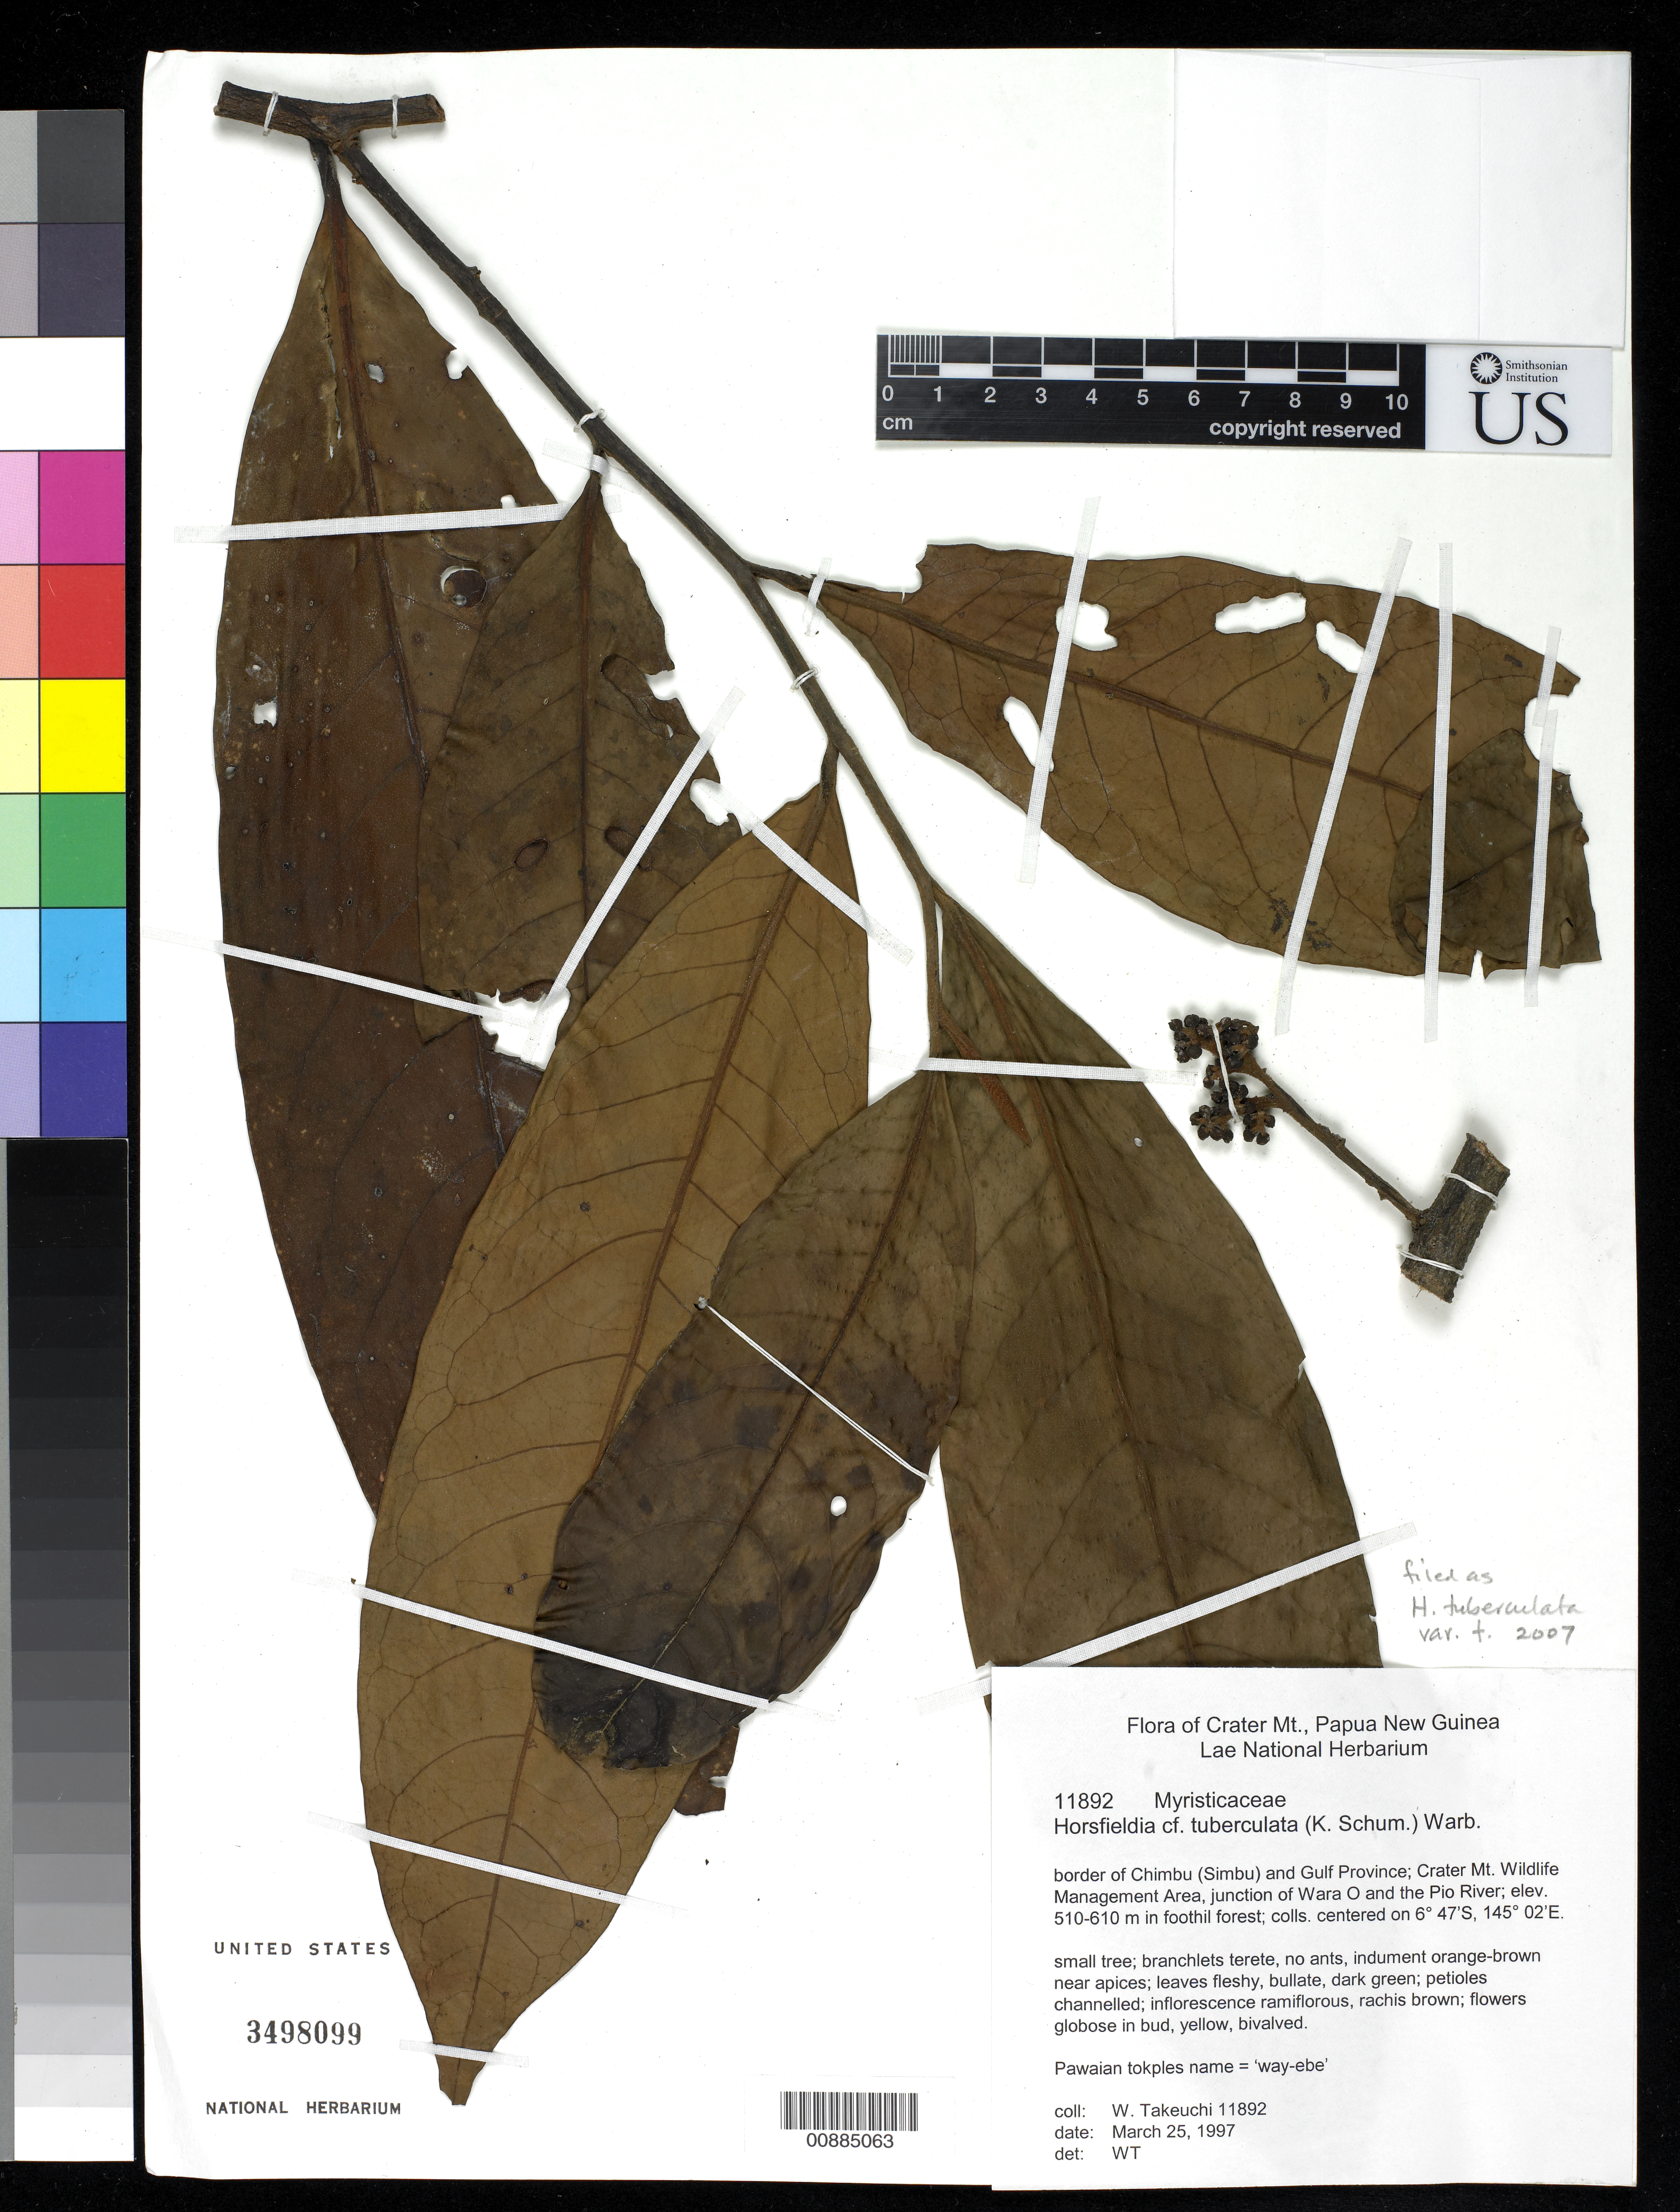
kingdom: Plantae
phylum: Tracheophyta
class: Magnoliopsida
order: Magnoliales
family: Myristicaceae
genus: Horsfieldia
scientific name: Horsfieldia tuberculata var. tuberculata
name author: (K. Schum.) Warb.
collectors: W. N. Takeuchi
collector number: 11892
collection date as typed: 25 Mar 1997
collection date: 1997-03-25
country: Papua New Guinea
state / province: Gulf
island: New Guinea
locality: Crater Mt. Wildlife Management Area, junction of wara O and the Pio River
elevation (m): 510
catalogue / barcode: US 3498099